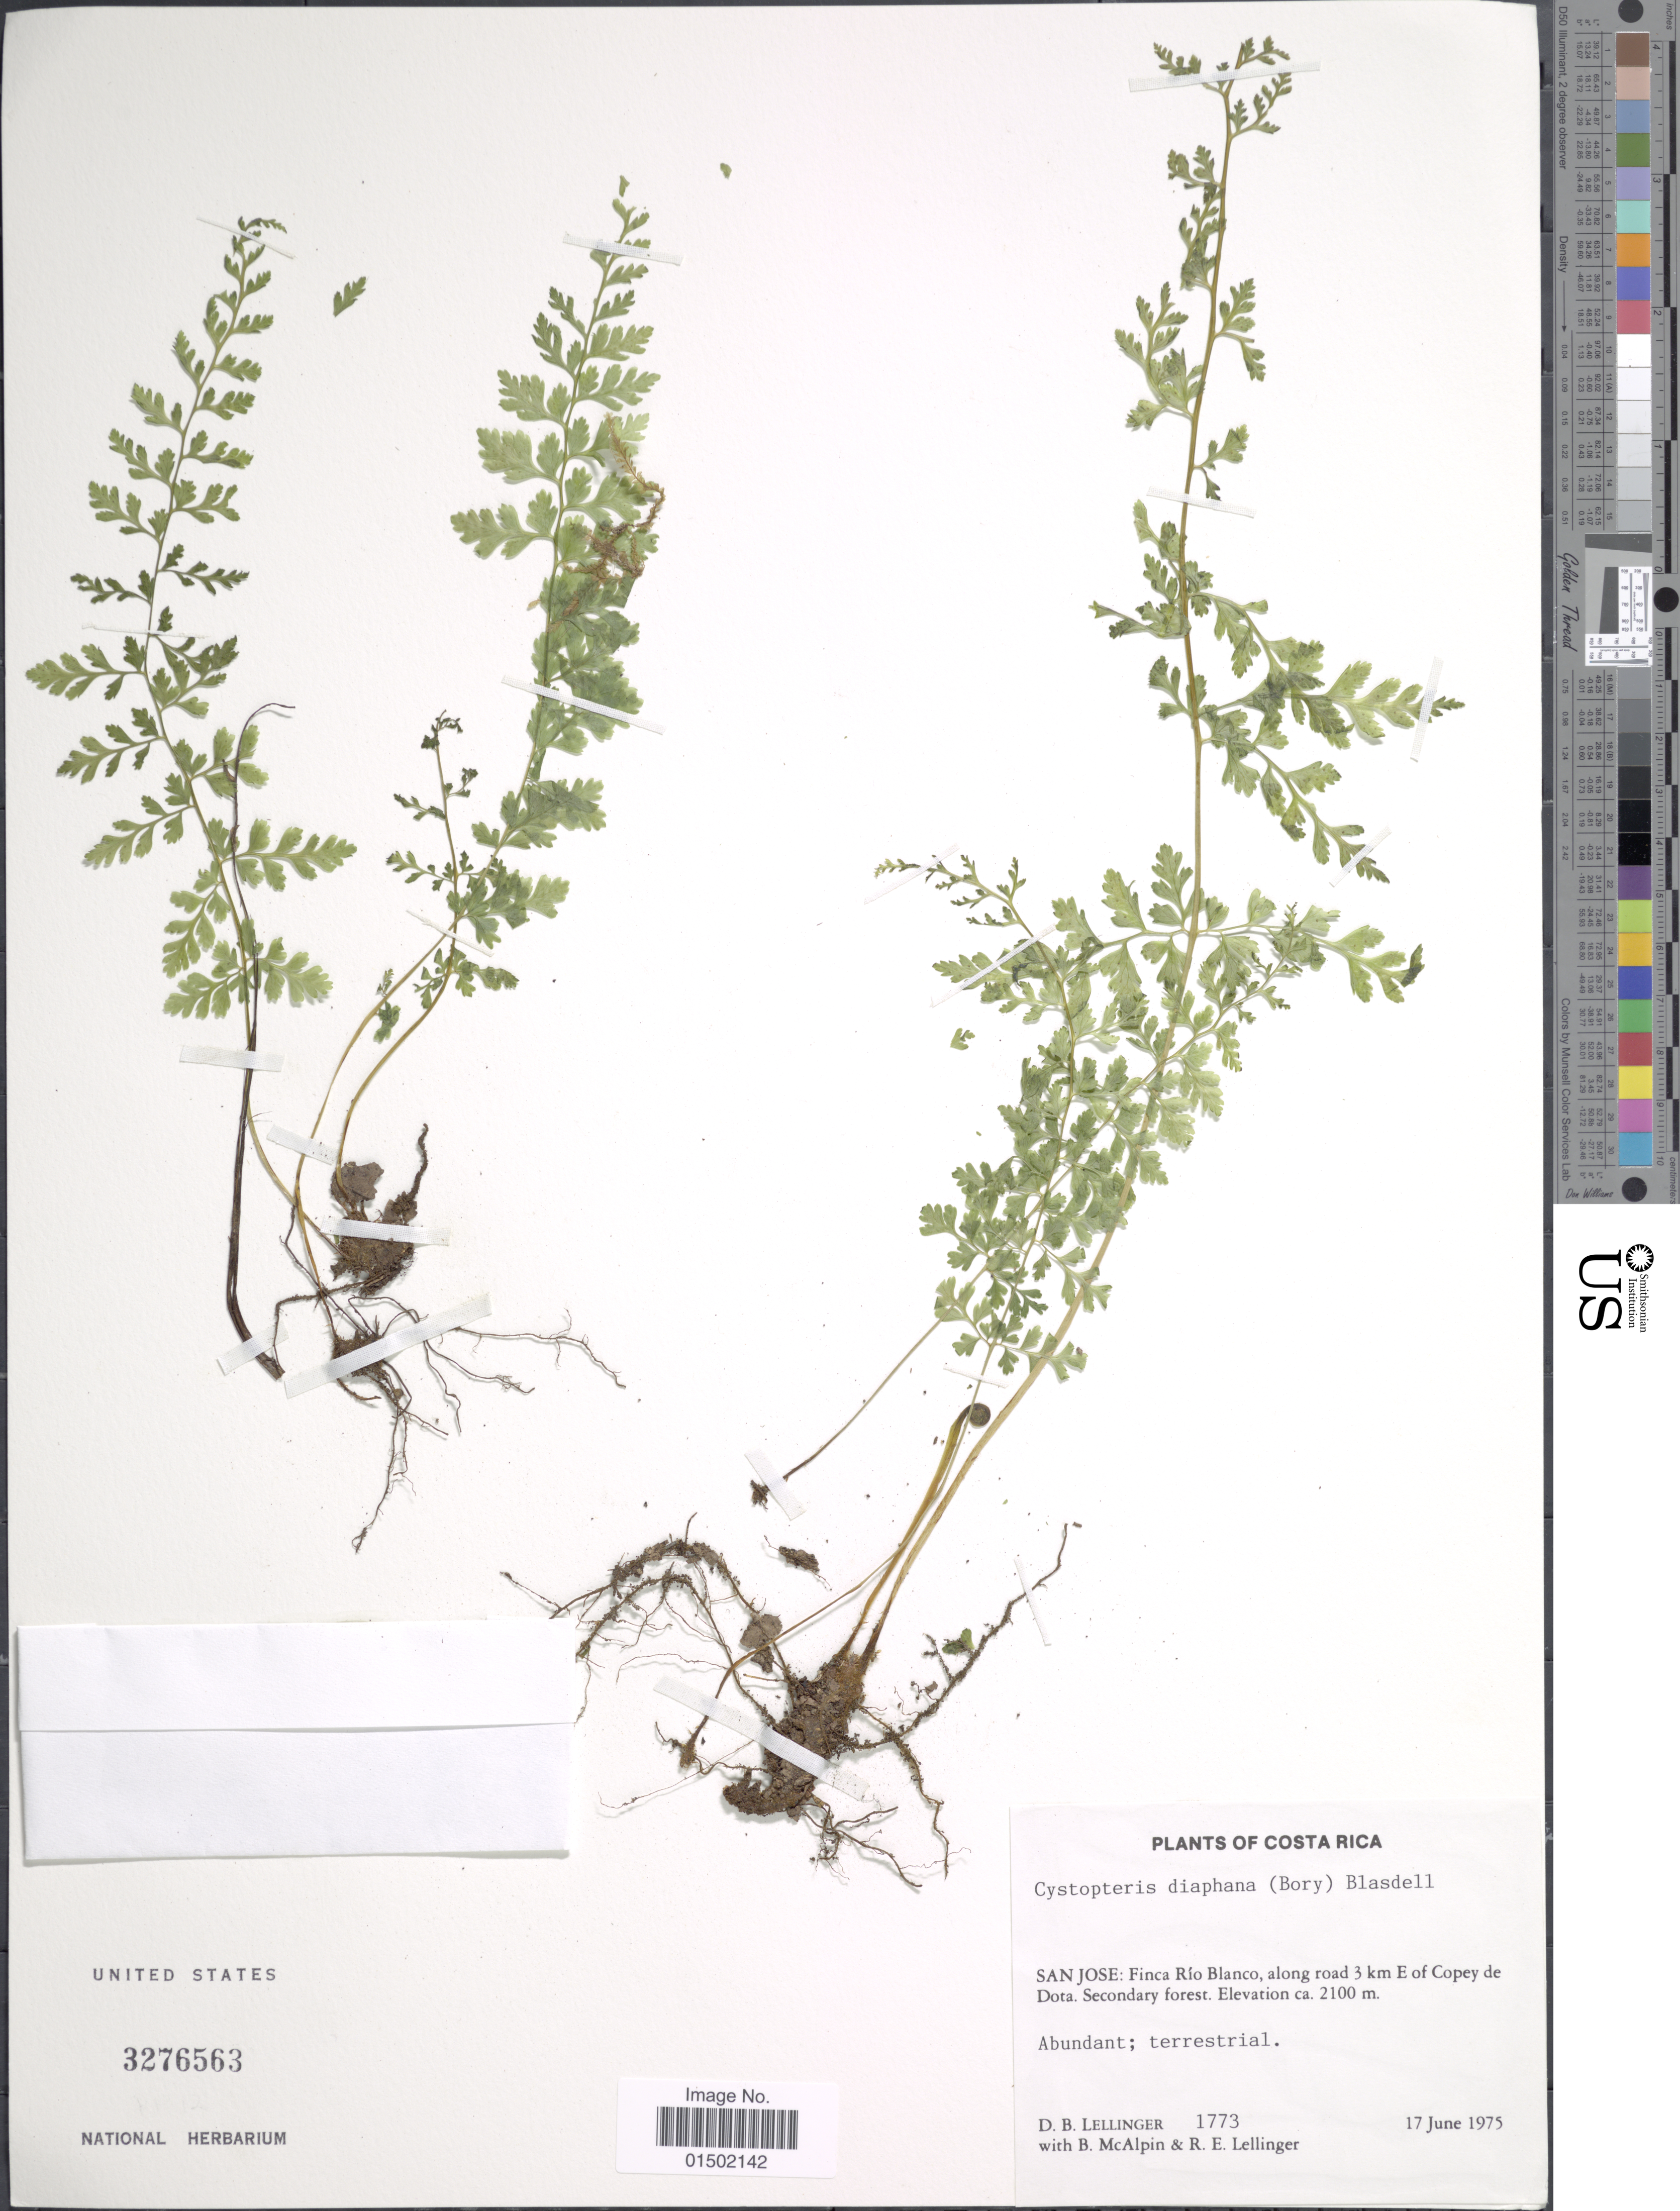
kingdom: Plantae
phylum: Tracheophyta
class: Polypodiopsida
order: Polypodiales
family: Cystopteridaceae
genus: Cystopteris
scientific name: Cystopteris diaphana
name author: (Bory) Blasdell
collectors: D. B. Lellinger, B. McAlpin & R. E. Lellinger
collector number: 1773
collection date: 1975-06-17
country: Costa Rica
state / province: San José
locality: Finca Rio Blanco, along road 3 km E of Copey de Dota. Secondary forest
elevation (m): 2100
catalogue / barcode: US 3276563